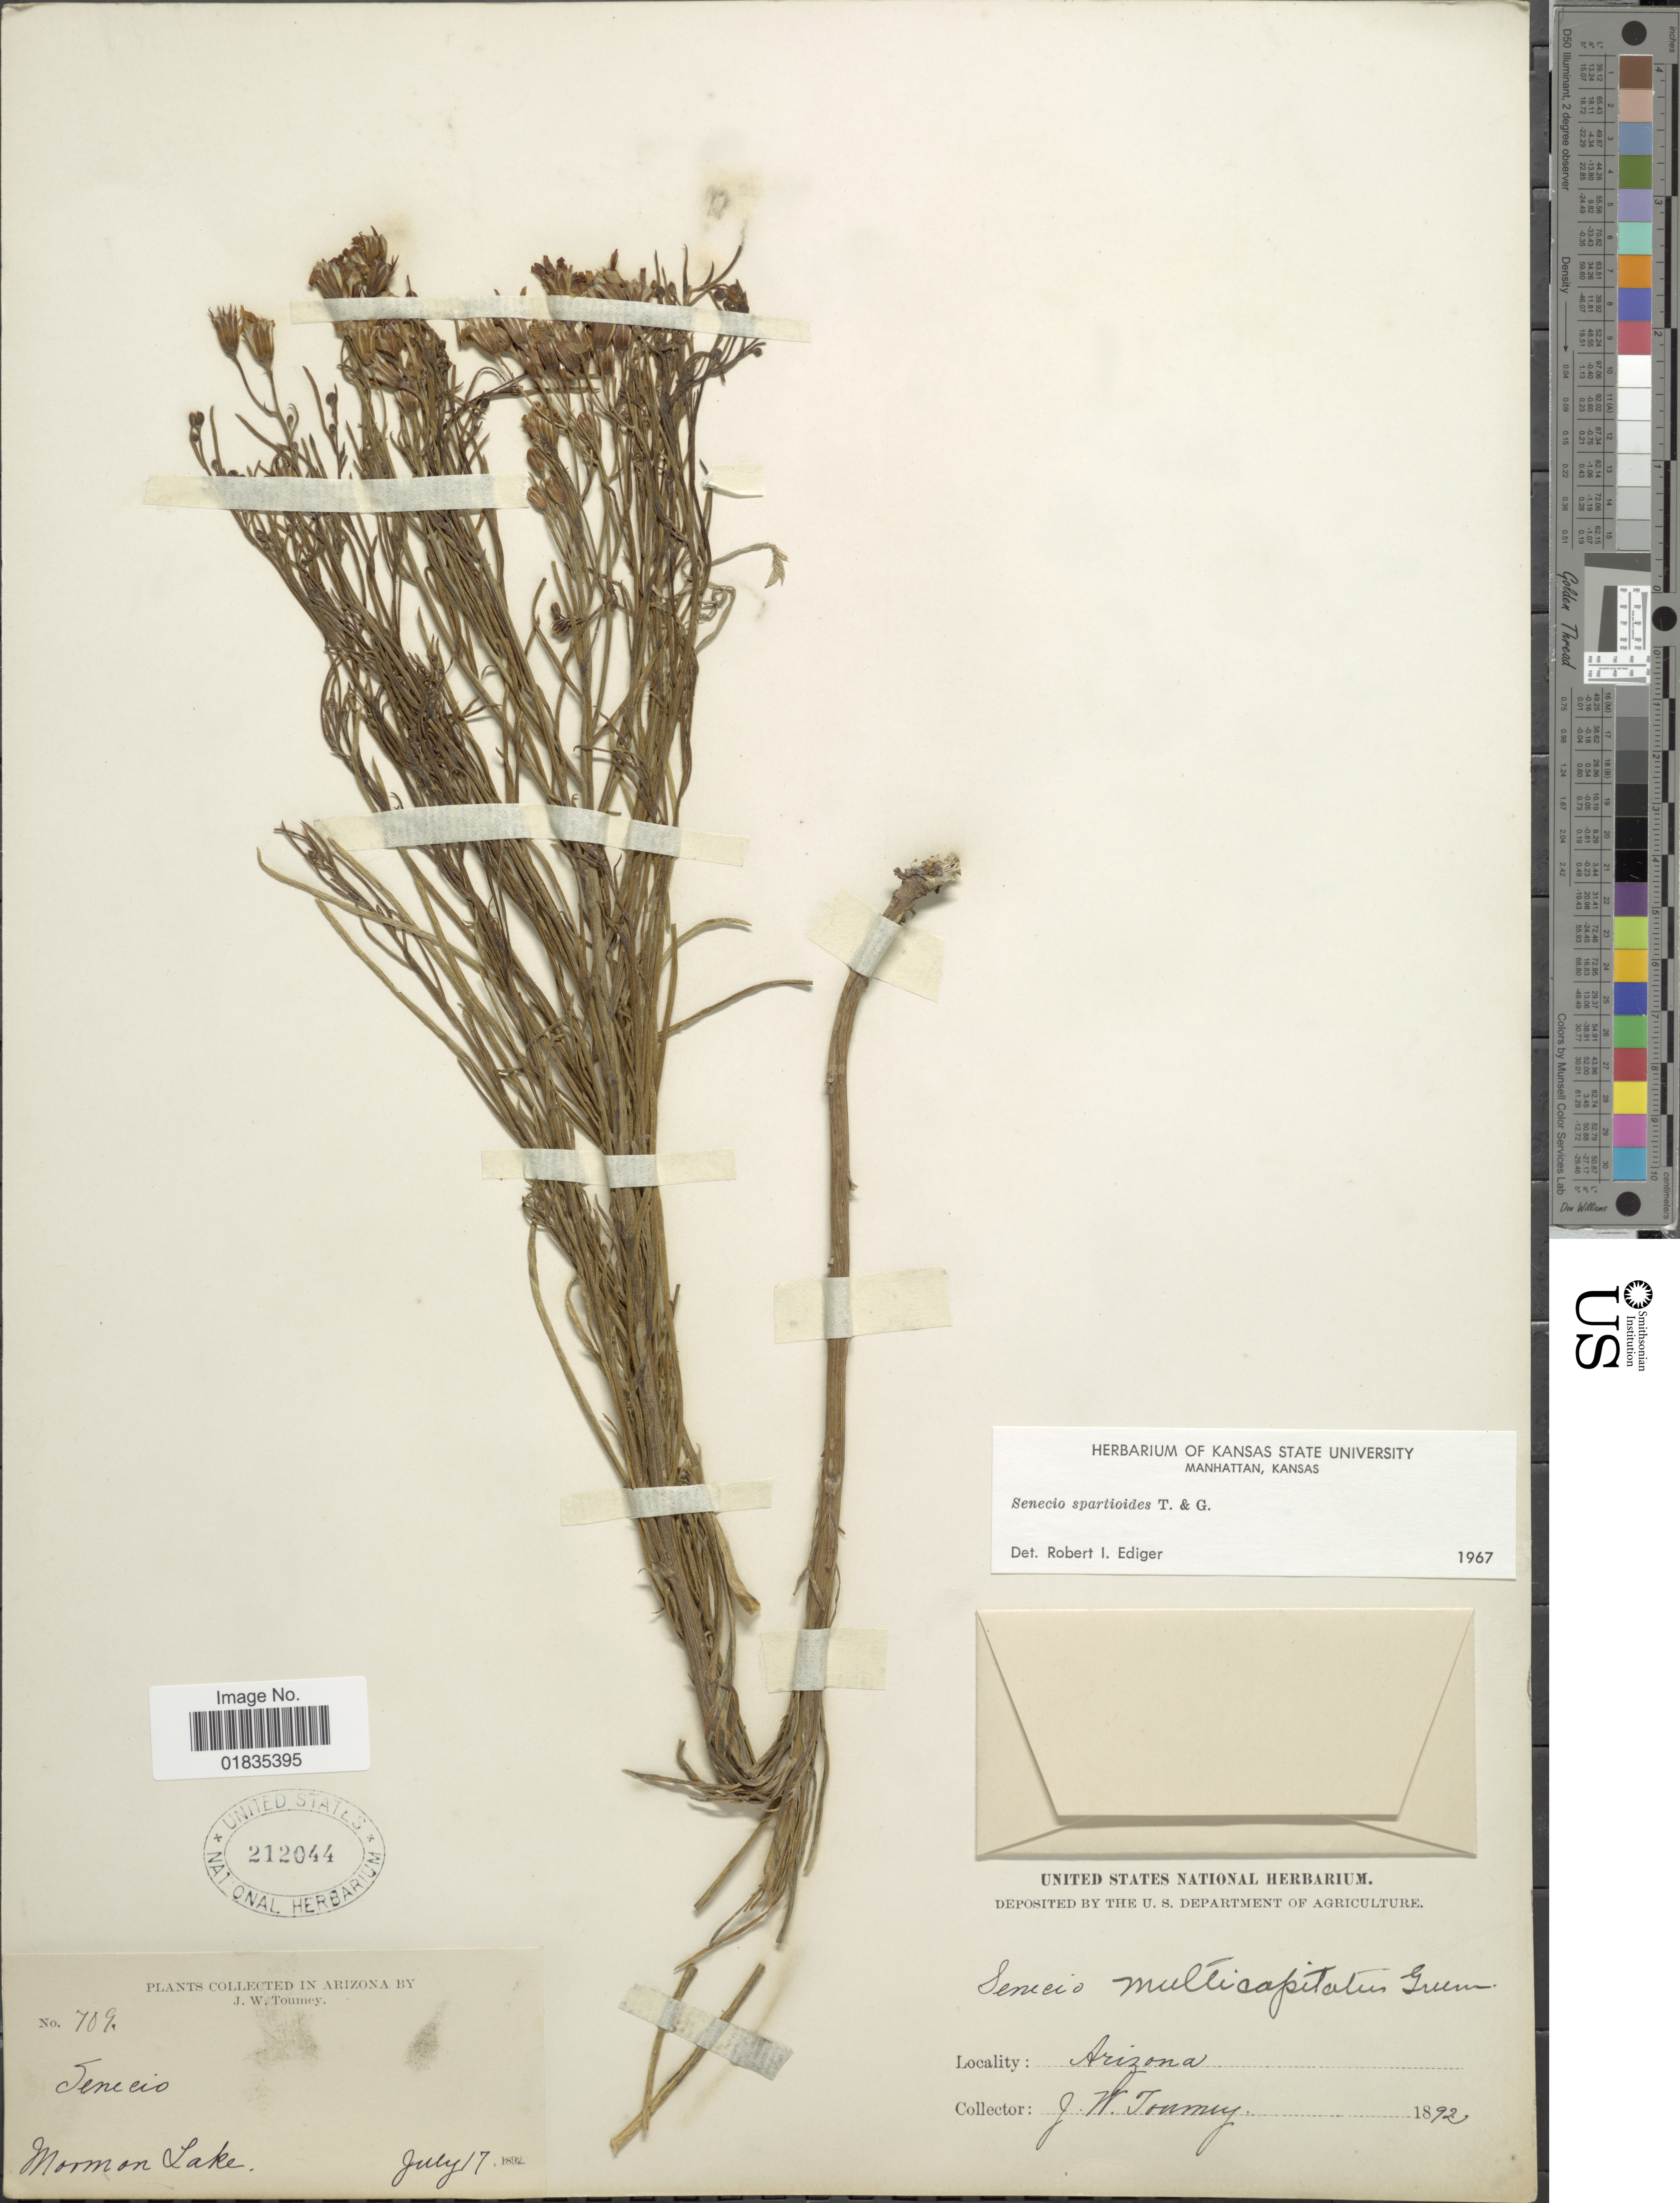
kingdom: Plantae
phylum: Tracheophyta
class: Magnoliopsida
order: Asterales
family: Asteraceae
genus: Senecio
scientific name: Senecio spartioides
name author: Torr. & A. Gray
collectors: J. W. Toumey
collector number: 709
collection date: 1892-07-17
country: United States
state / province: Arizona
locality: Mormon Lake.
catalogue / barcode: US 212044